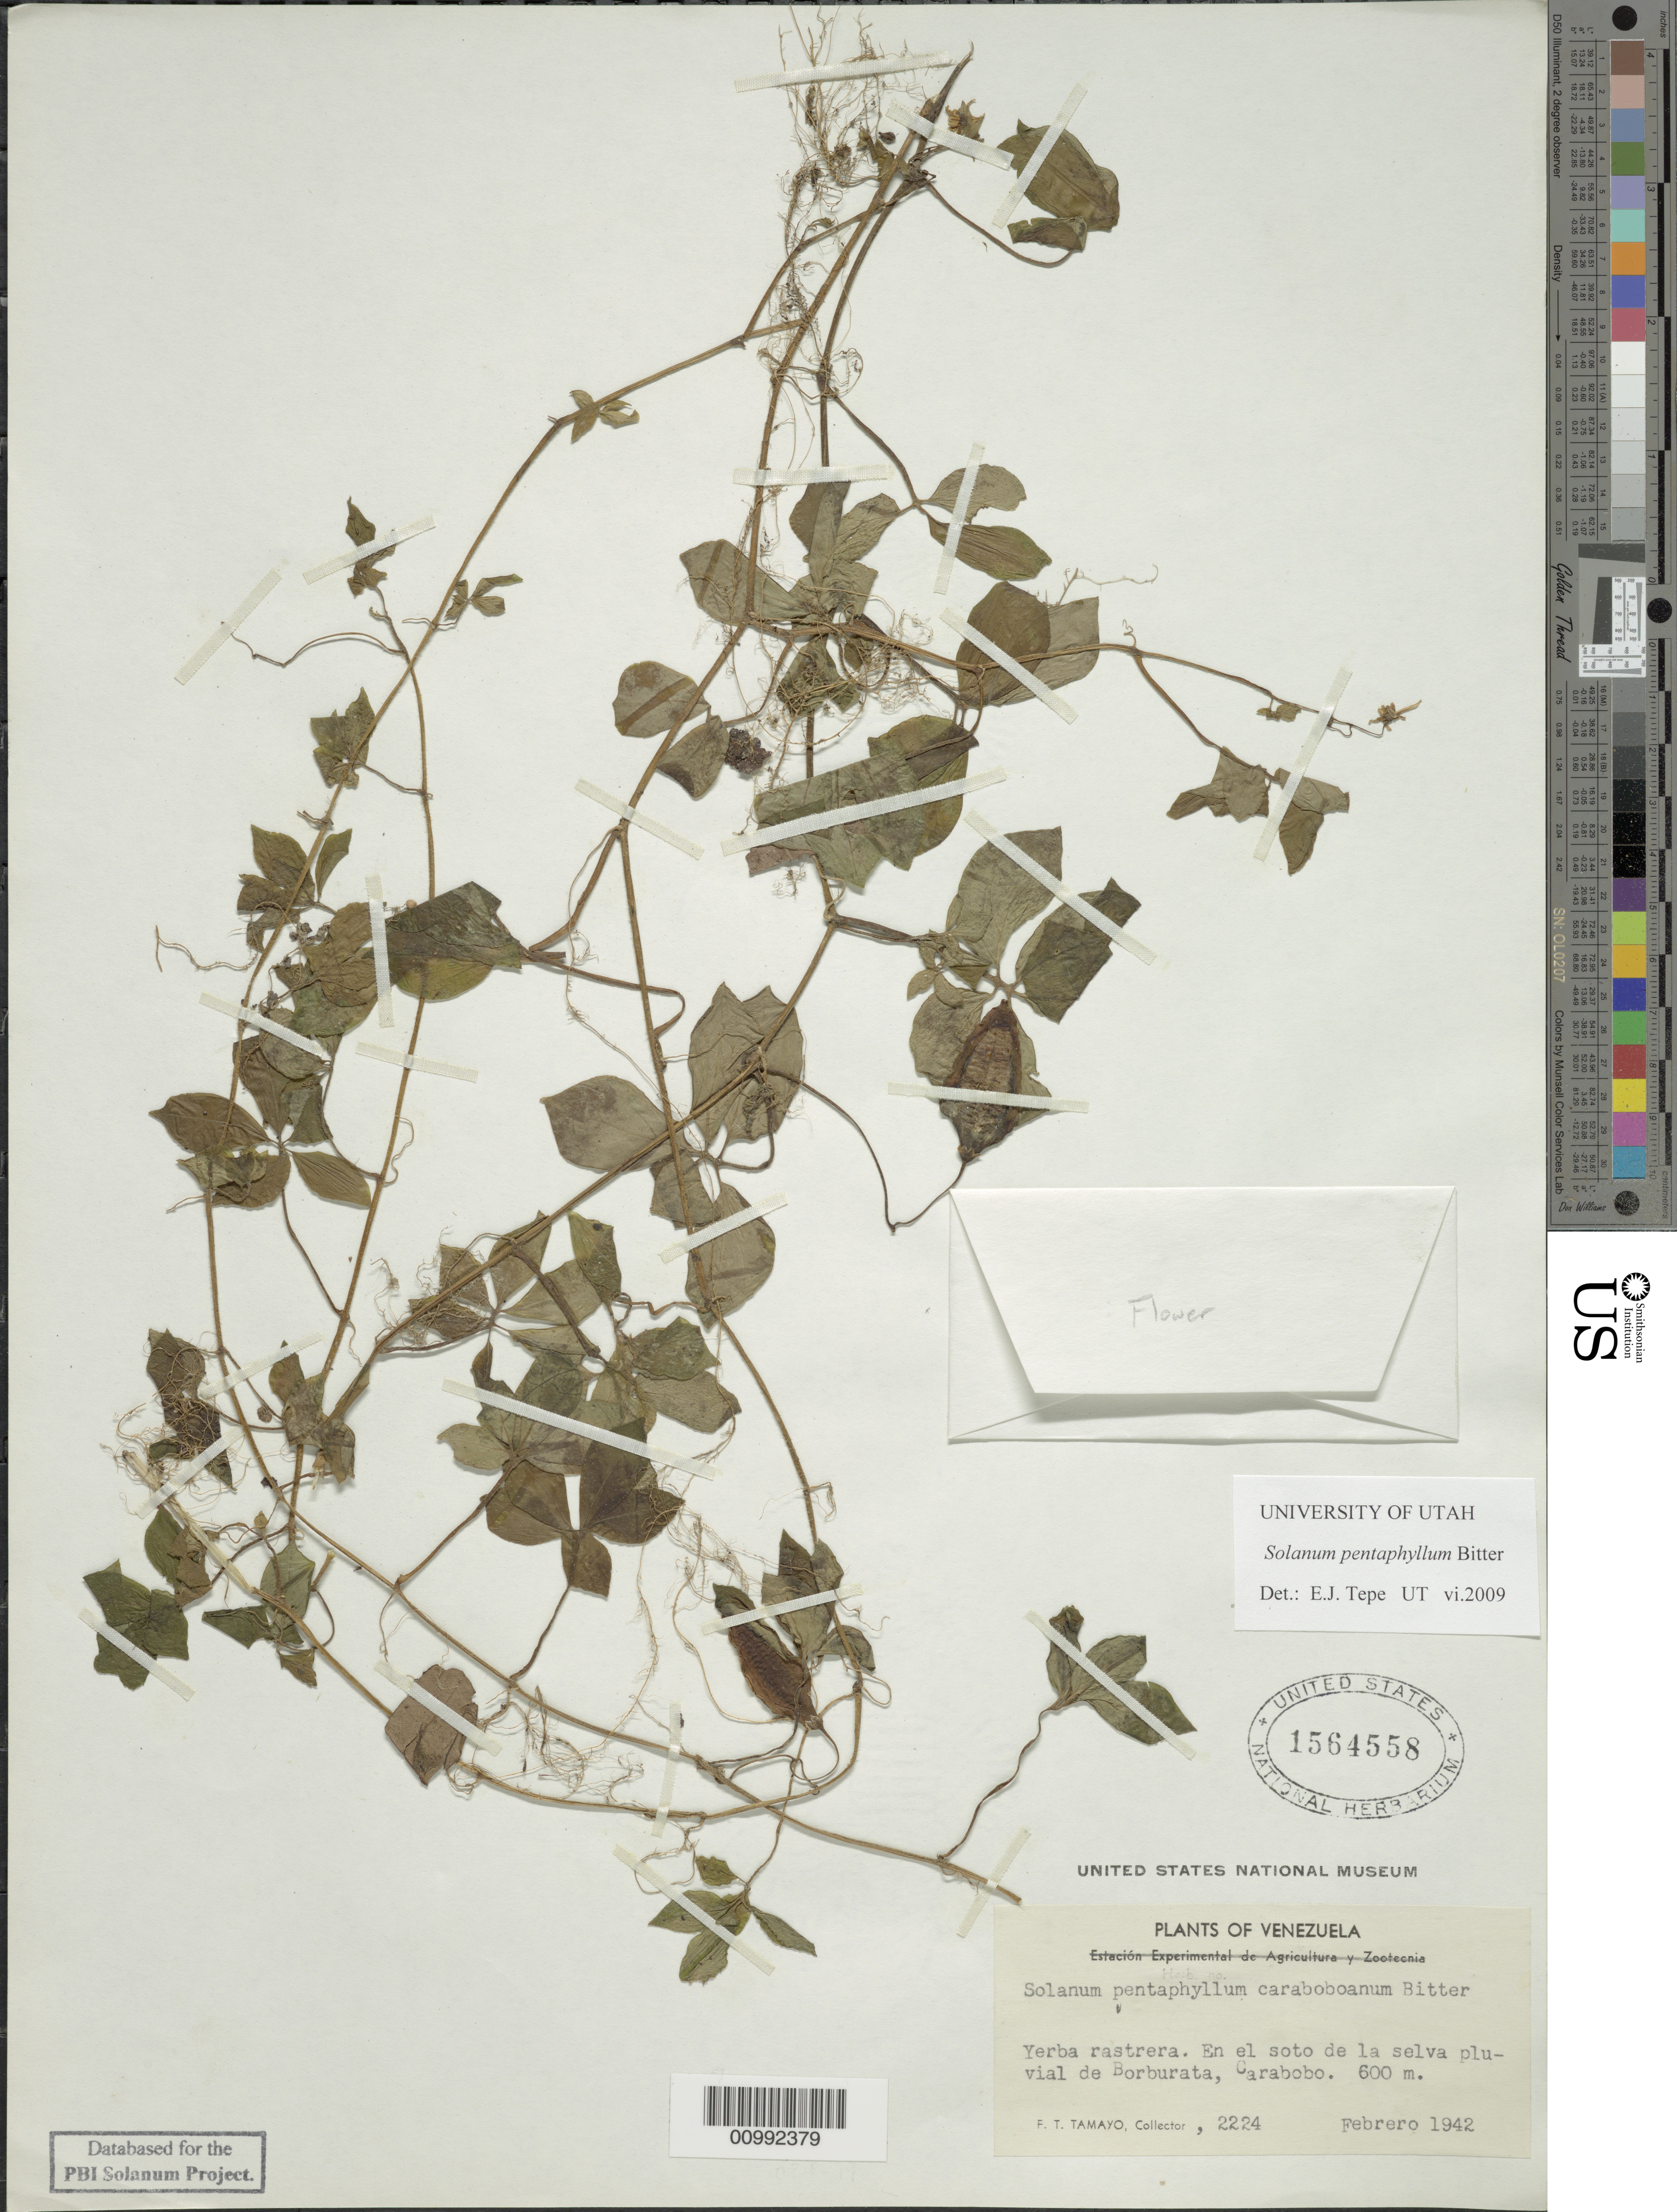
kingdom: Plantae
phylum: Tracheophyta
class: Magnoliopsida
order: Solanales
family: Solanaceae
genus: Solanum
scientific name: Solanum pentaphyllum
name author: Bitter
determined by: Tepe, E. J., (UT)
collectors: F. Tamayo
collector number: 2224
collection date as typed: Feb 1942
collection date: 1942-02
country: Venezuela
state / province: Carabobo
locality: Soto de la selva pluvial de Borburrata.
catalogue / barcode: US 1564558